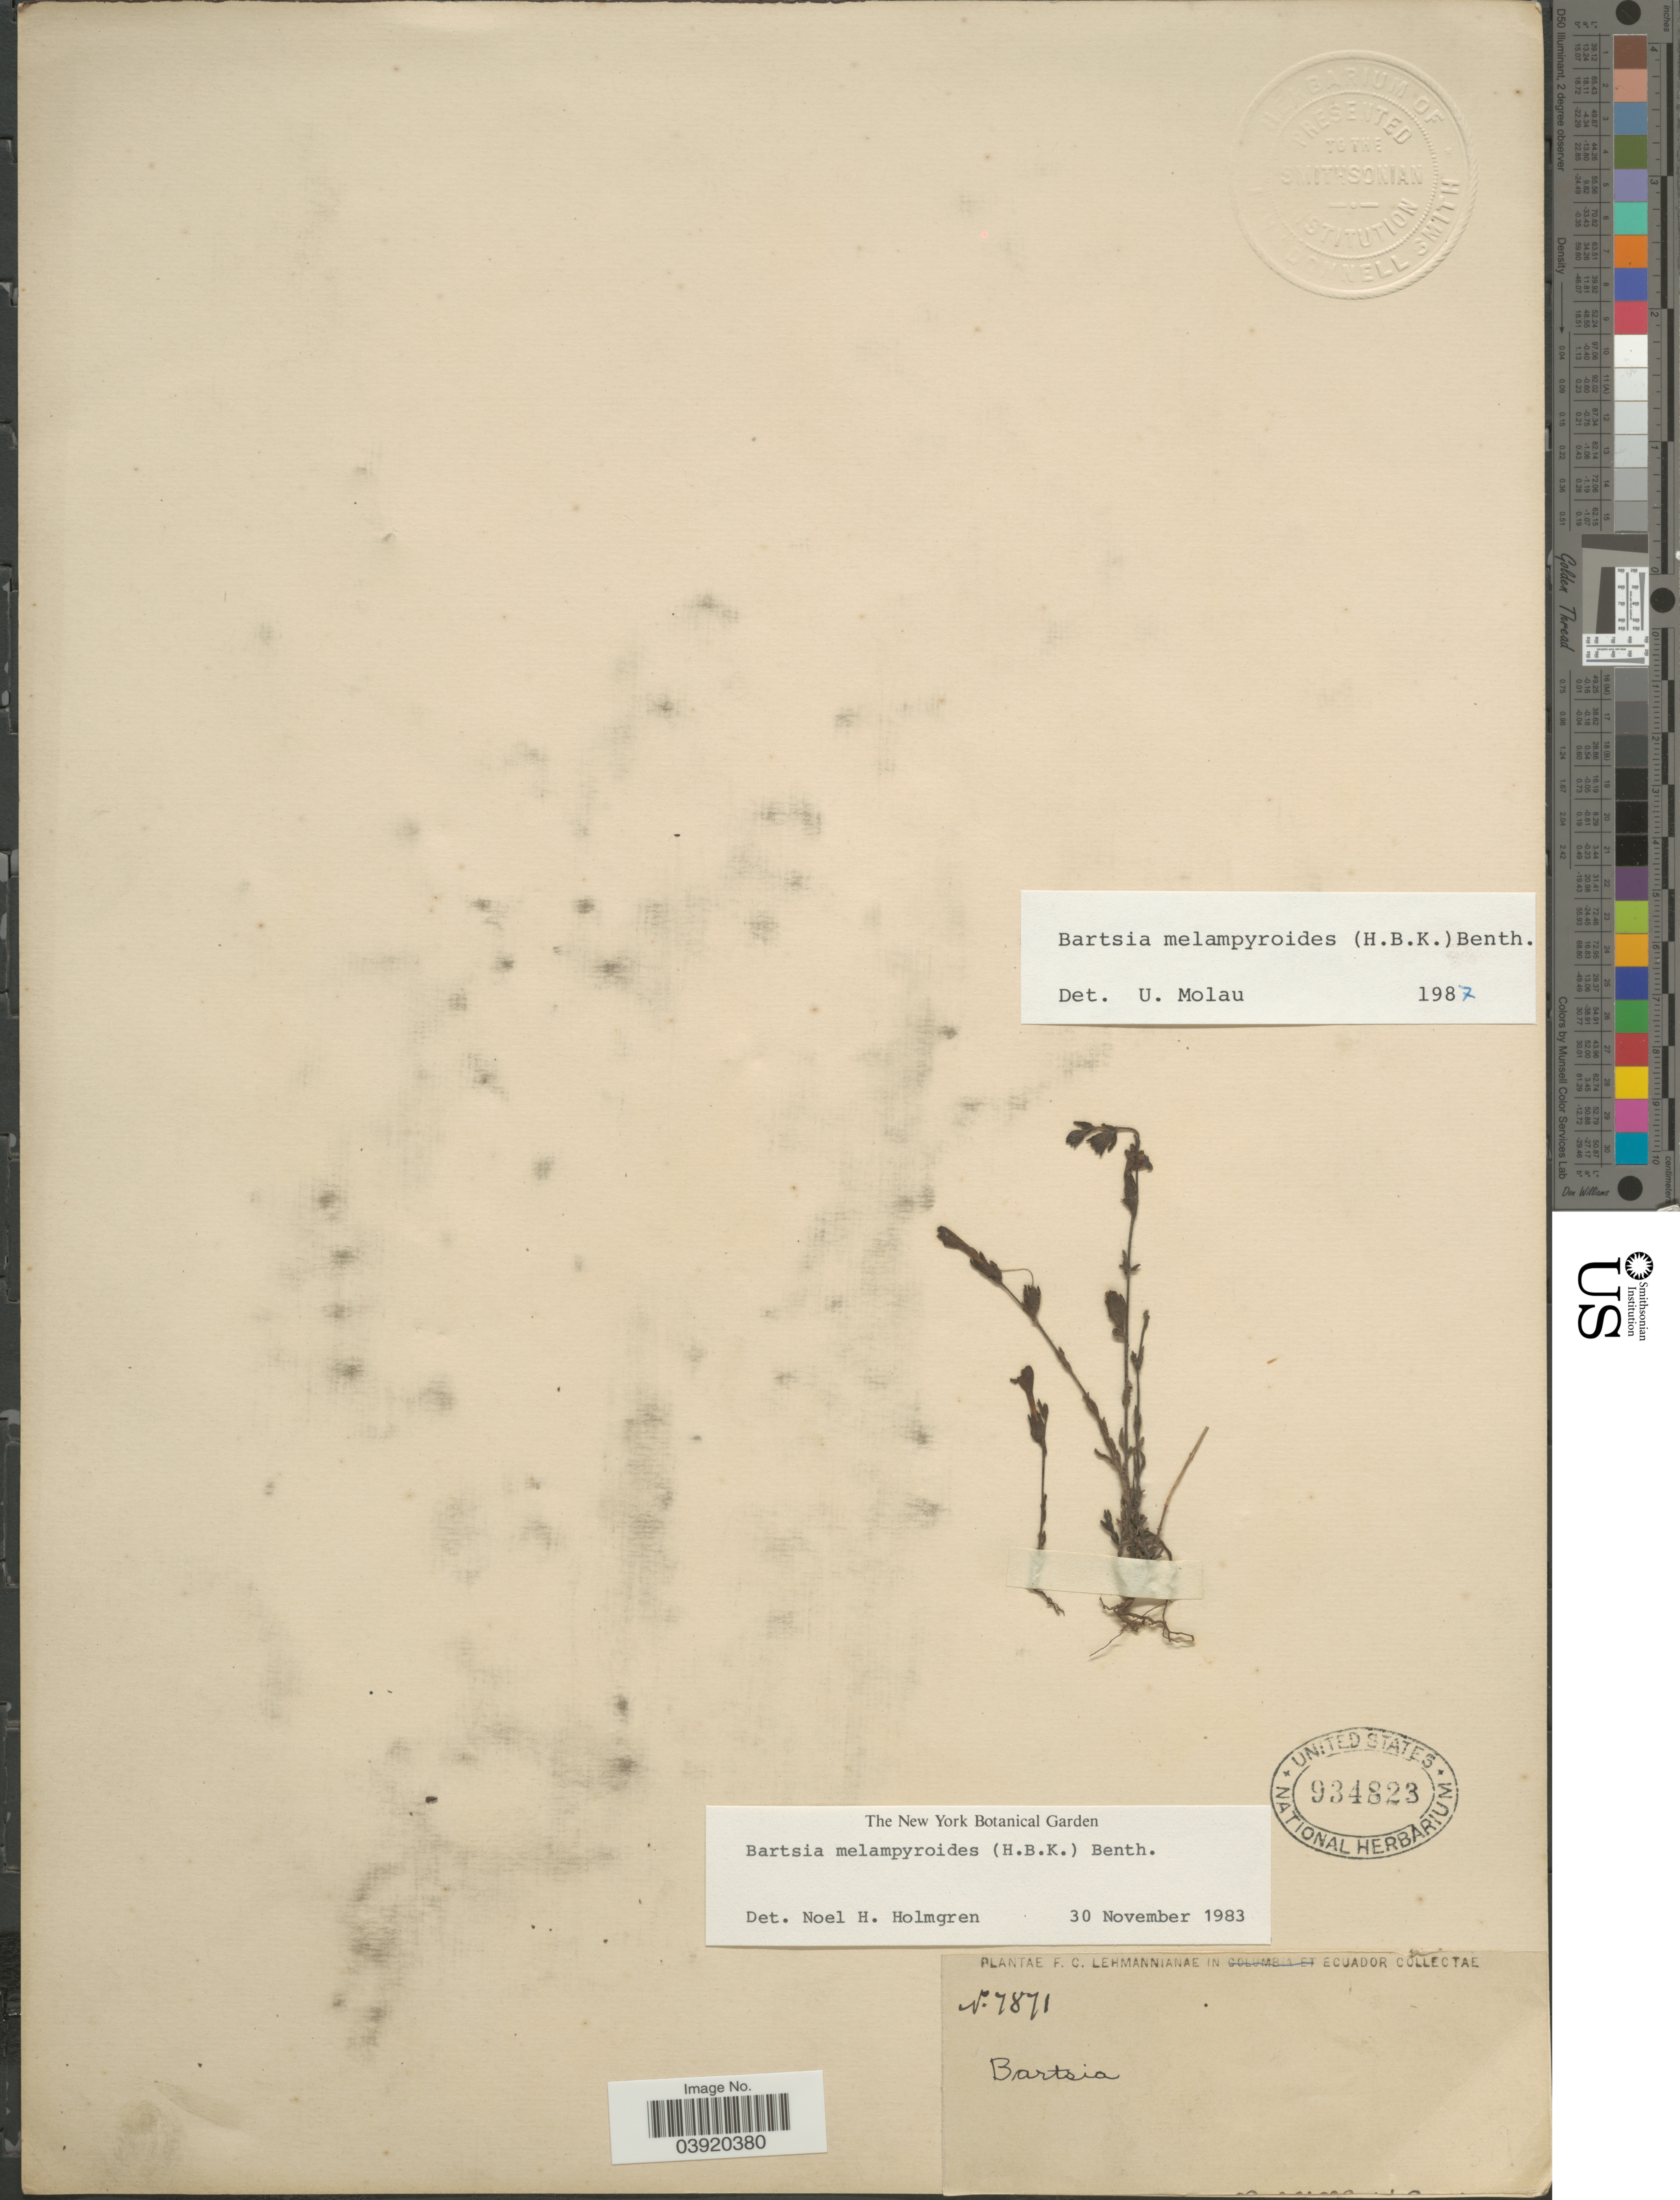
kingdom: Plantae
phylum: Tracheophyta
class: Magnoliopsida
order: Lamiales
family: Orobanchaceae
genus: Bartsia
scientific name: Bartsia melampyroides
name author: (Kunth) Benth.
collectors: F. C. Lehmann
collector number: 7871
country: Ecuador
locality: [illegible text].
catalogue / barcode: US 934823